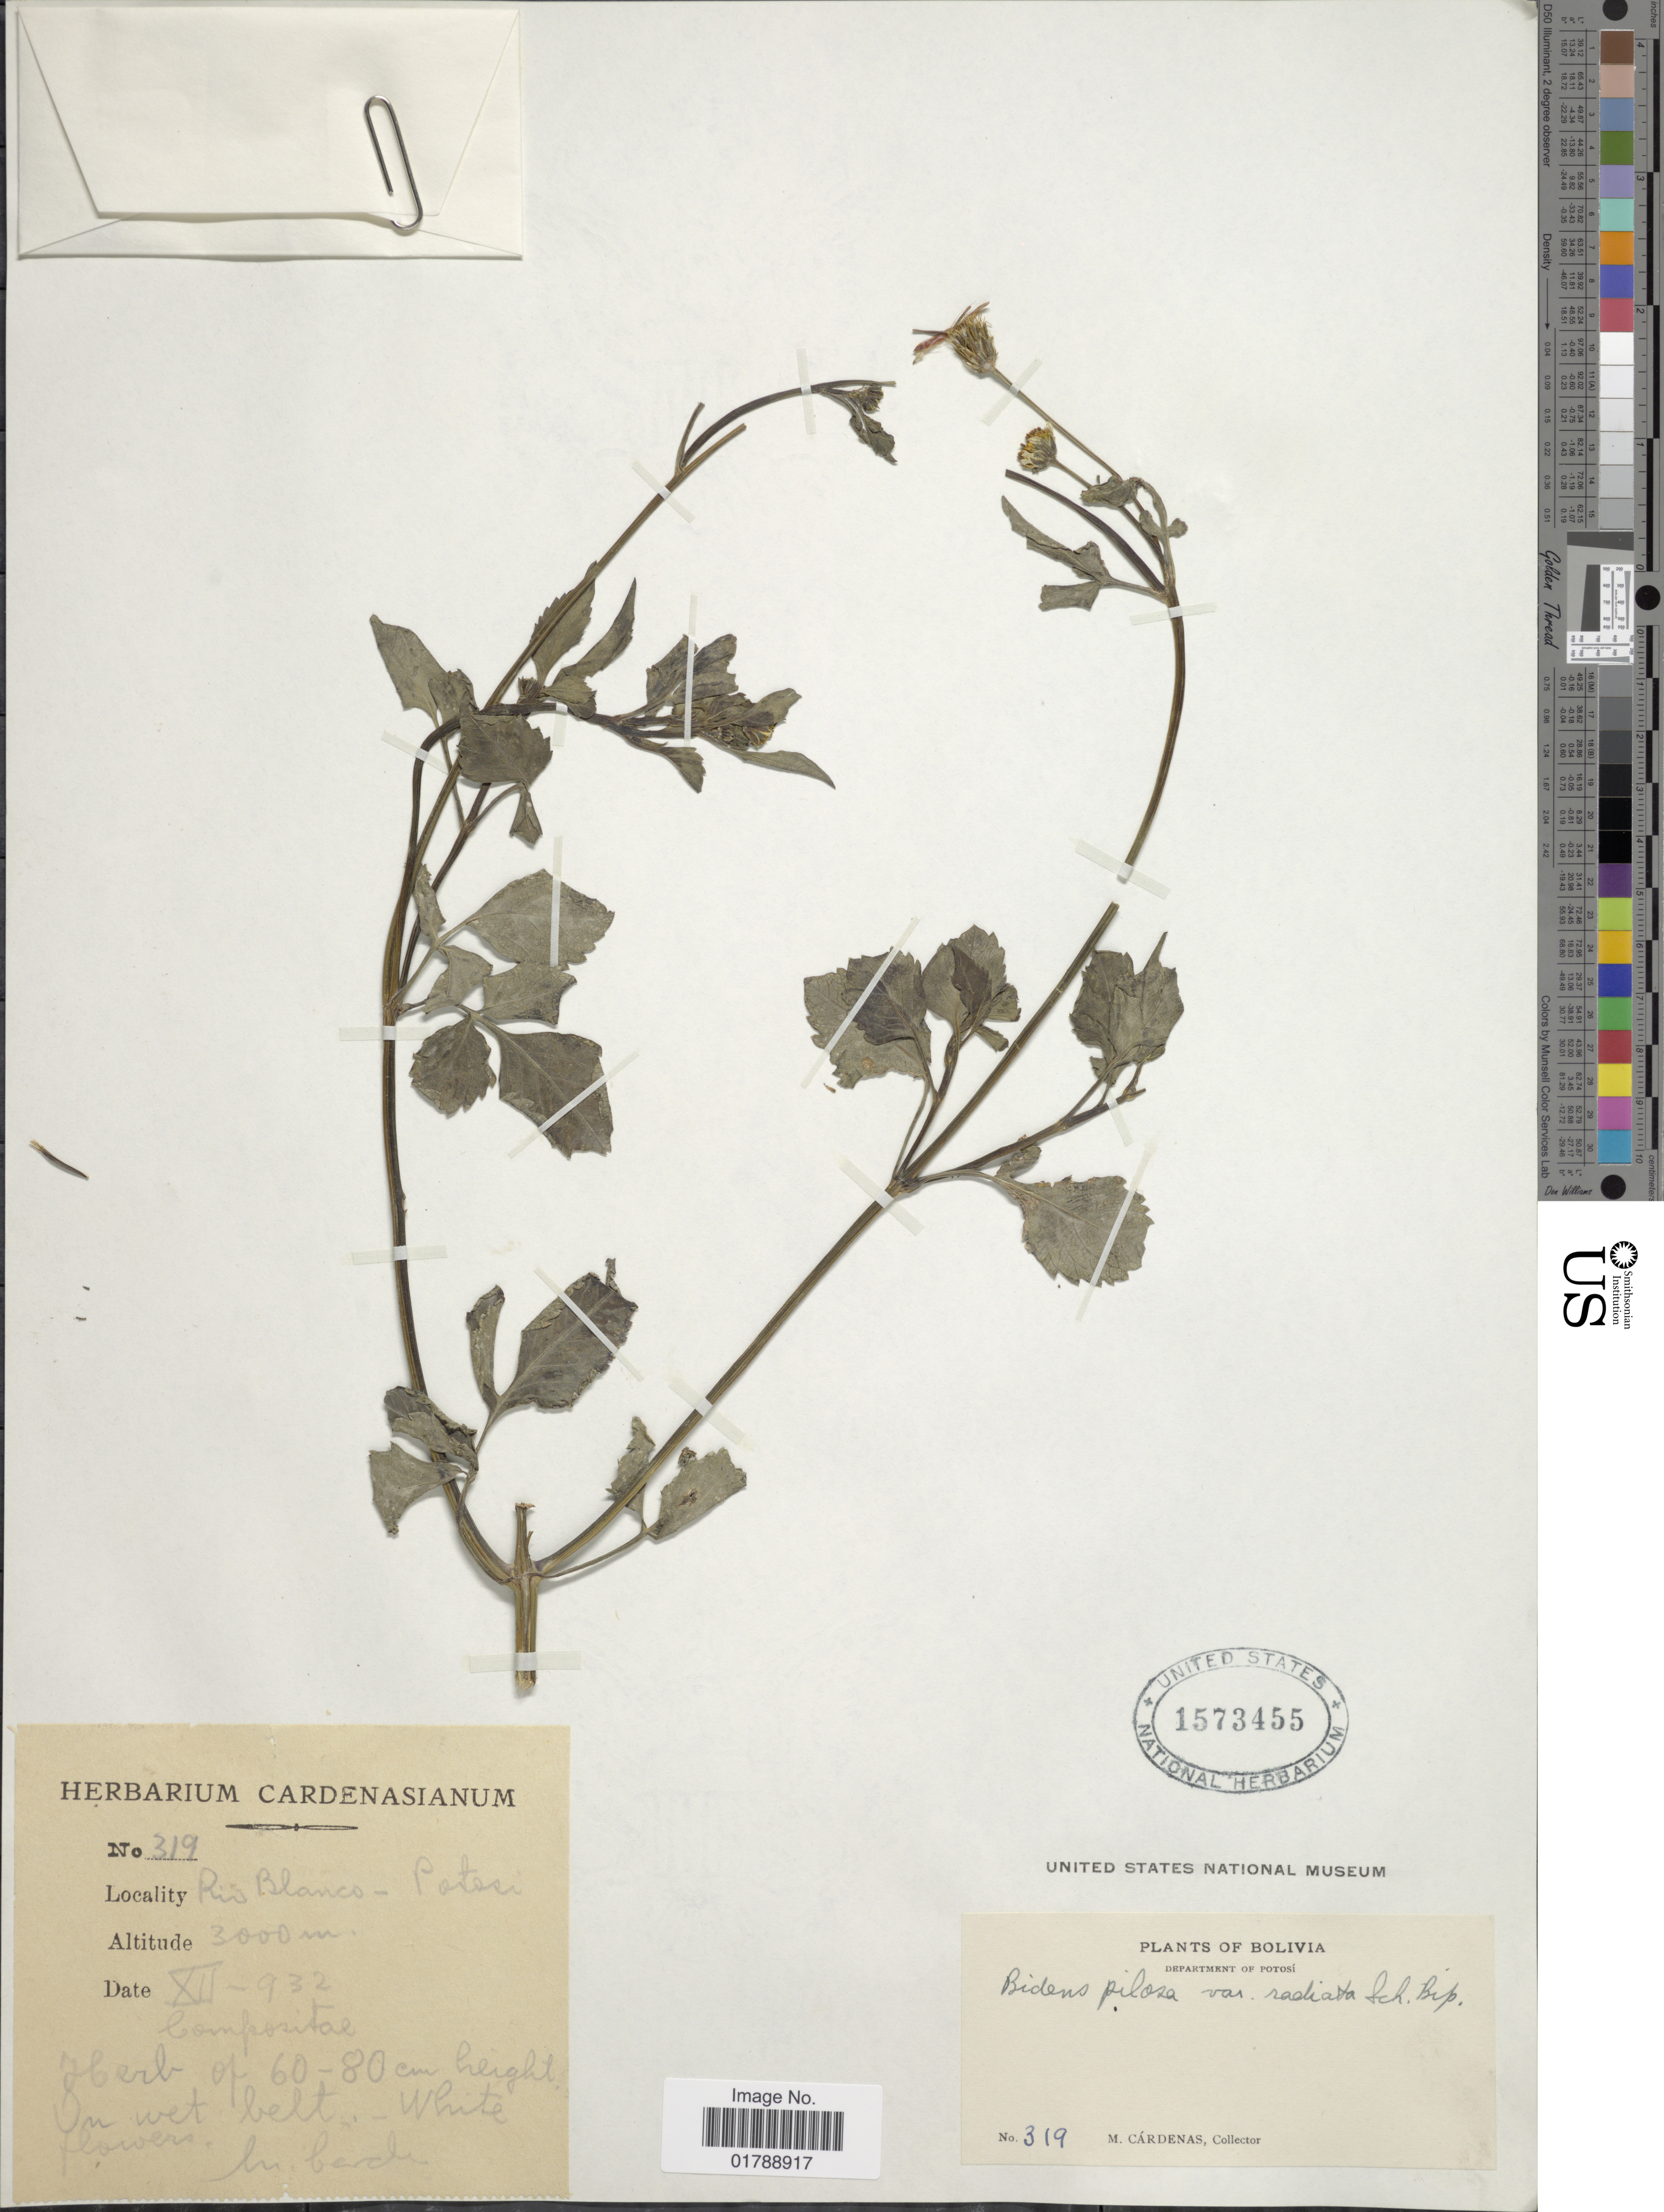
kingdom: Plantae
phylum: Tracheophyta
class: Magnoliopsida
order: Asterales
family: Asteraceae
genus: Bidens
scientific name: Bidens pilosa var. radiata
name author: (Sch. Bip.) J.A. Schmidt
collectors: M. Cárdenas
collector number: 319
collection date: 1932-12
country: Bolivia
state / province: Potosi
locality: Rio Blanco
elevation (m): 3000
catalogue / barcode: US 1573455